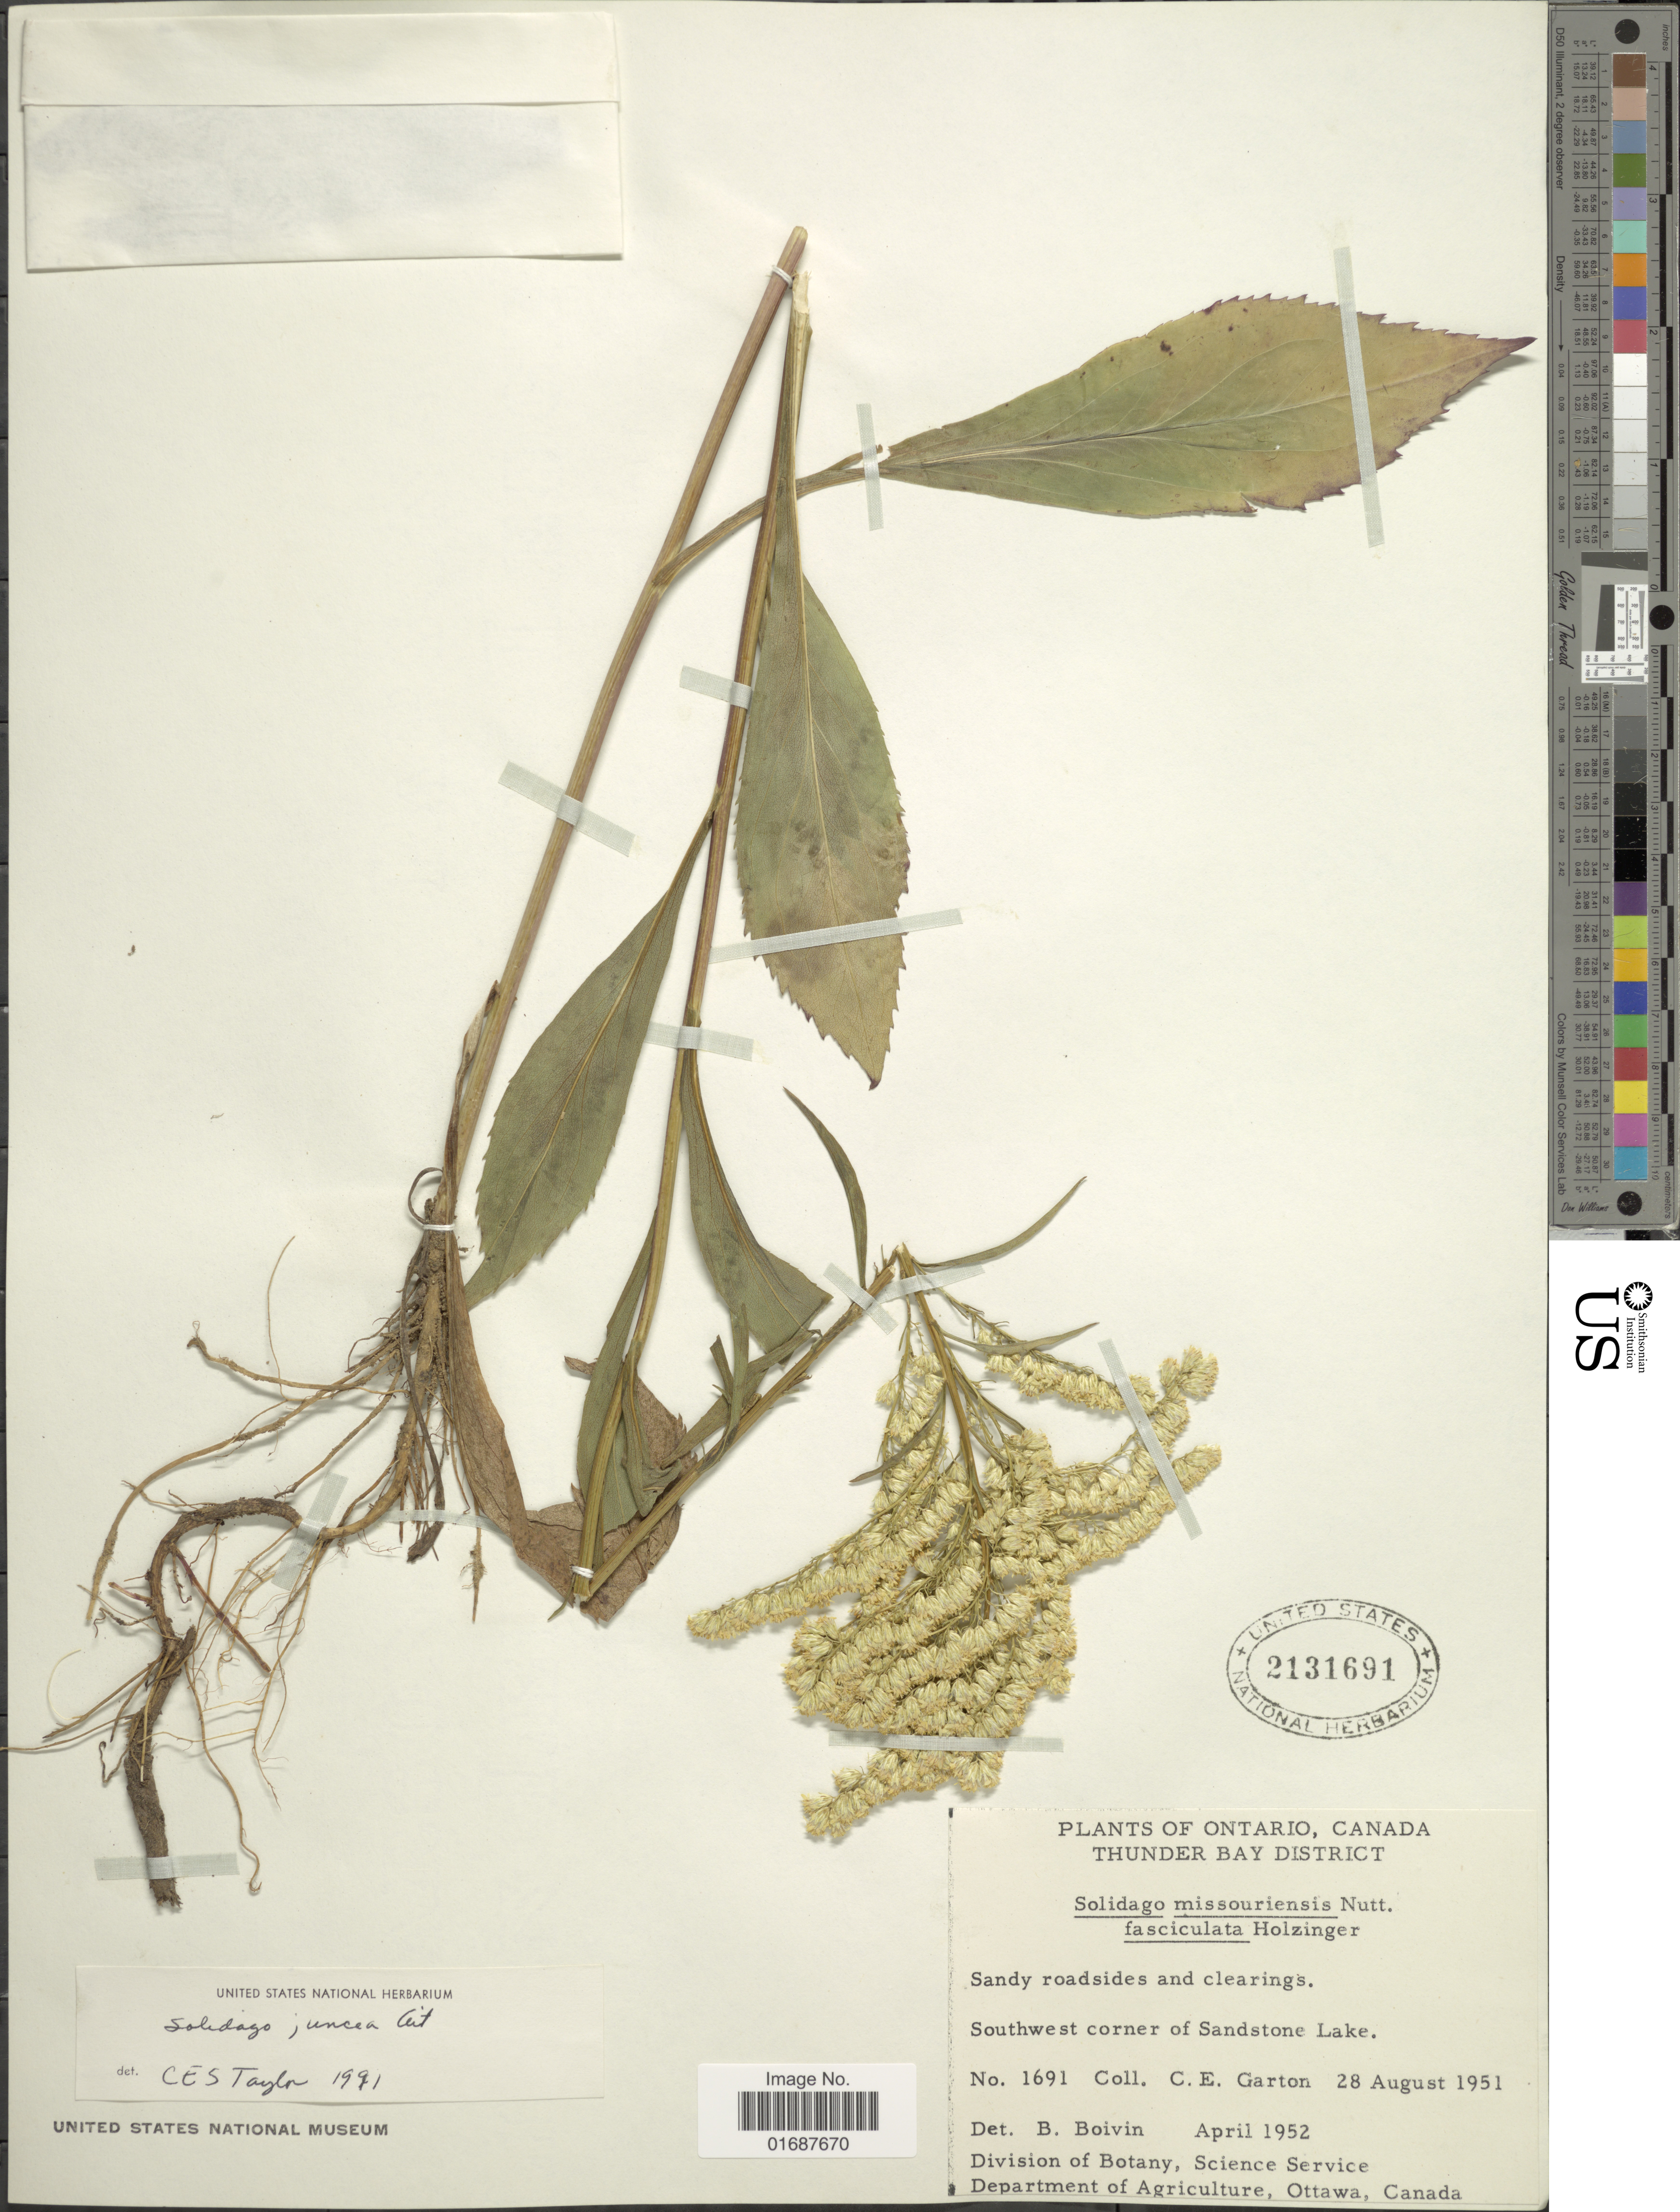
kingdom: Plantae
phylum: Tracheophyta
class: Magnoliopsida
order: Asterales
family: Asteraceae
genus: Solidago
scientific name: Solidago juncea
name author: Aiton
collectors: C. E. Garton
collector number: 1691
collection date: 1951-08-28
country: Canada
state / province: Ontario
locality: Thunder Bay District. Southwest corner of Sandstone Lake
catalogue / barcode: US 2131691